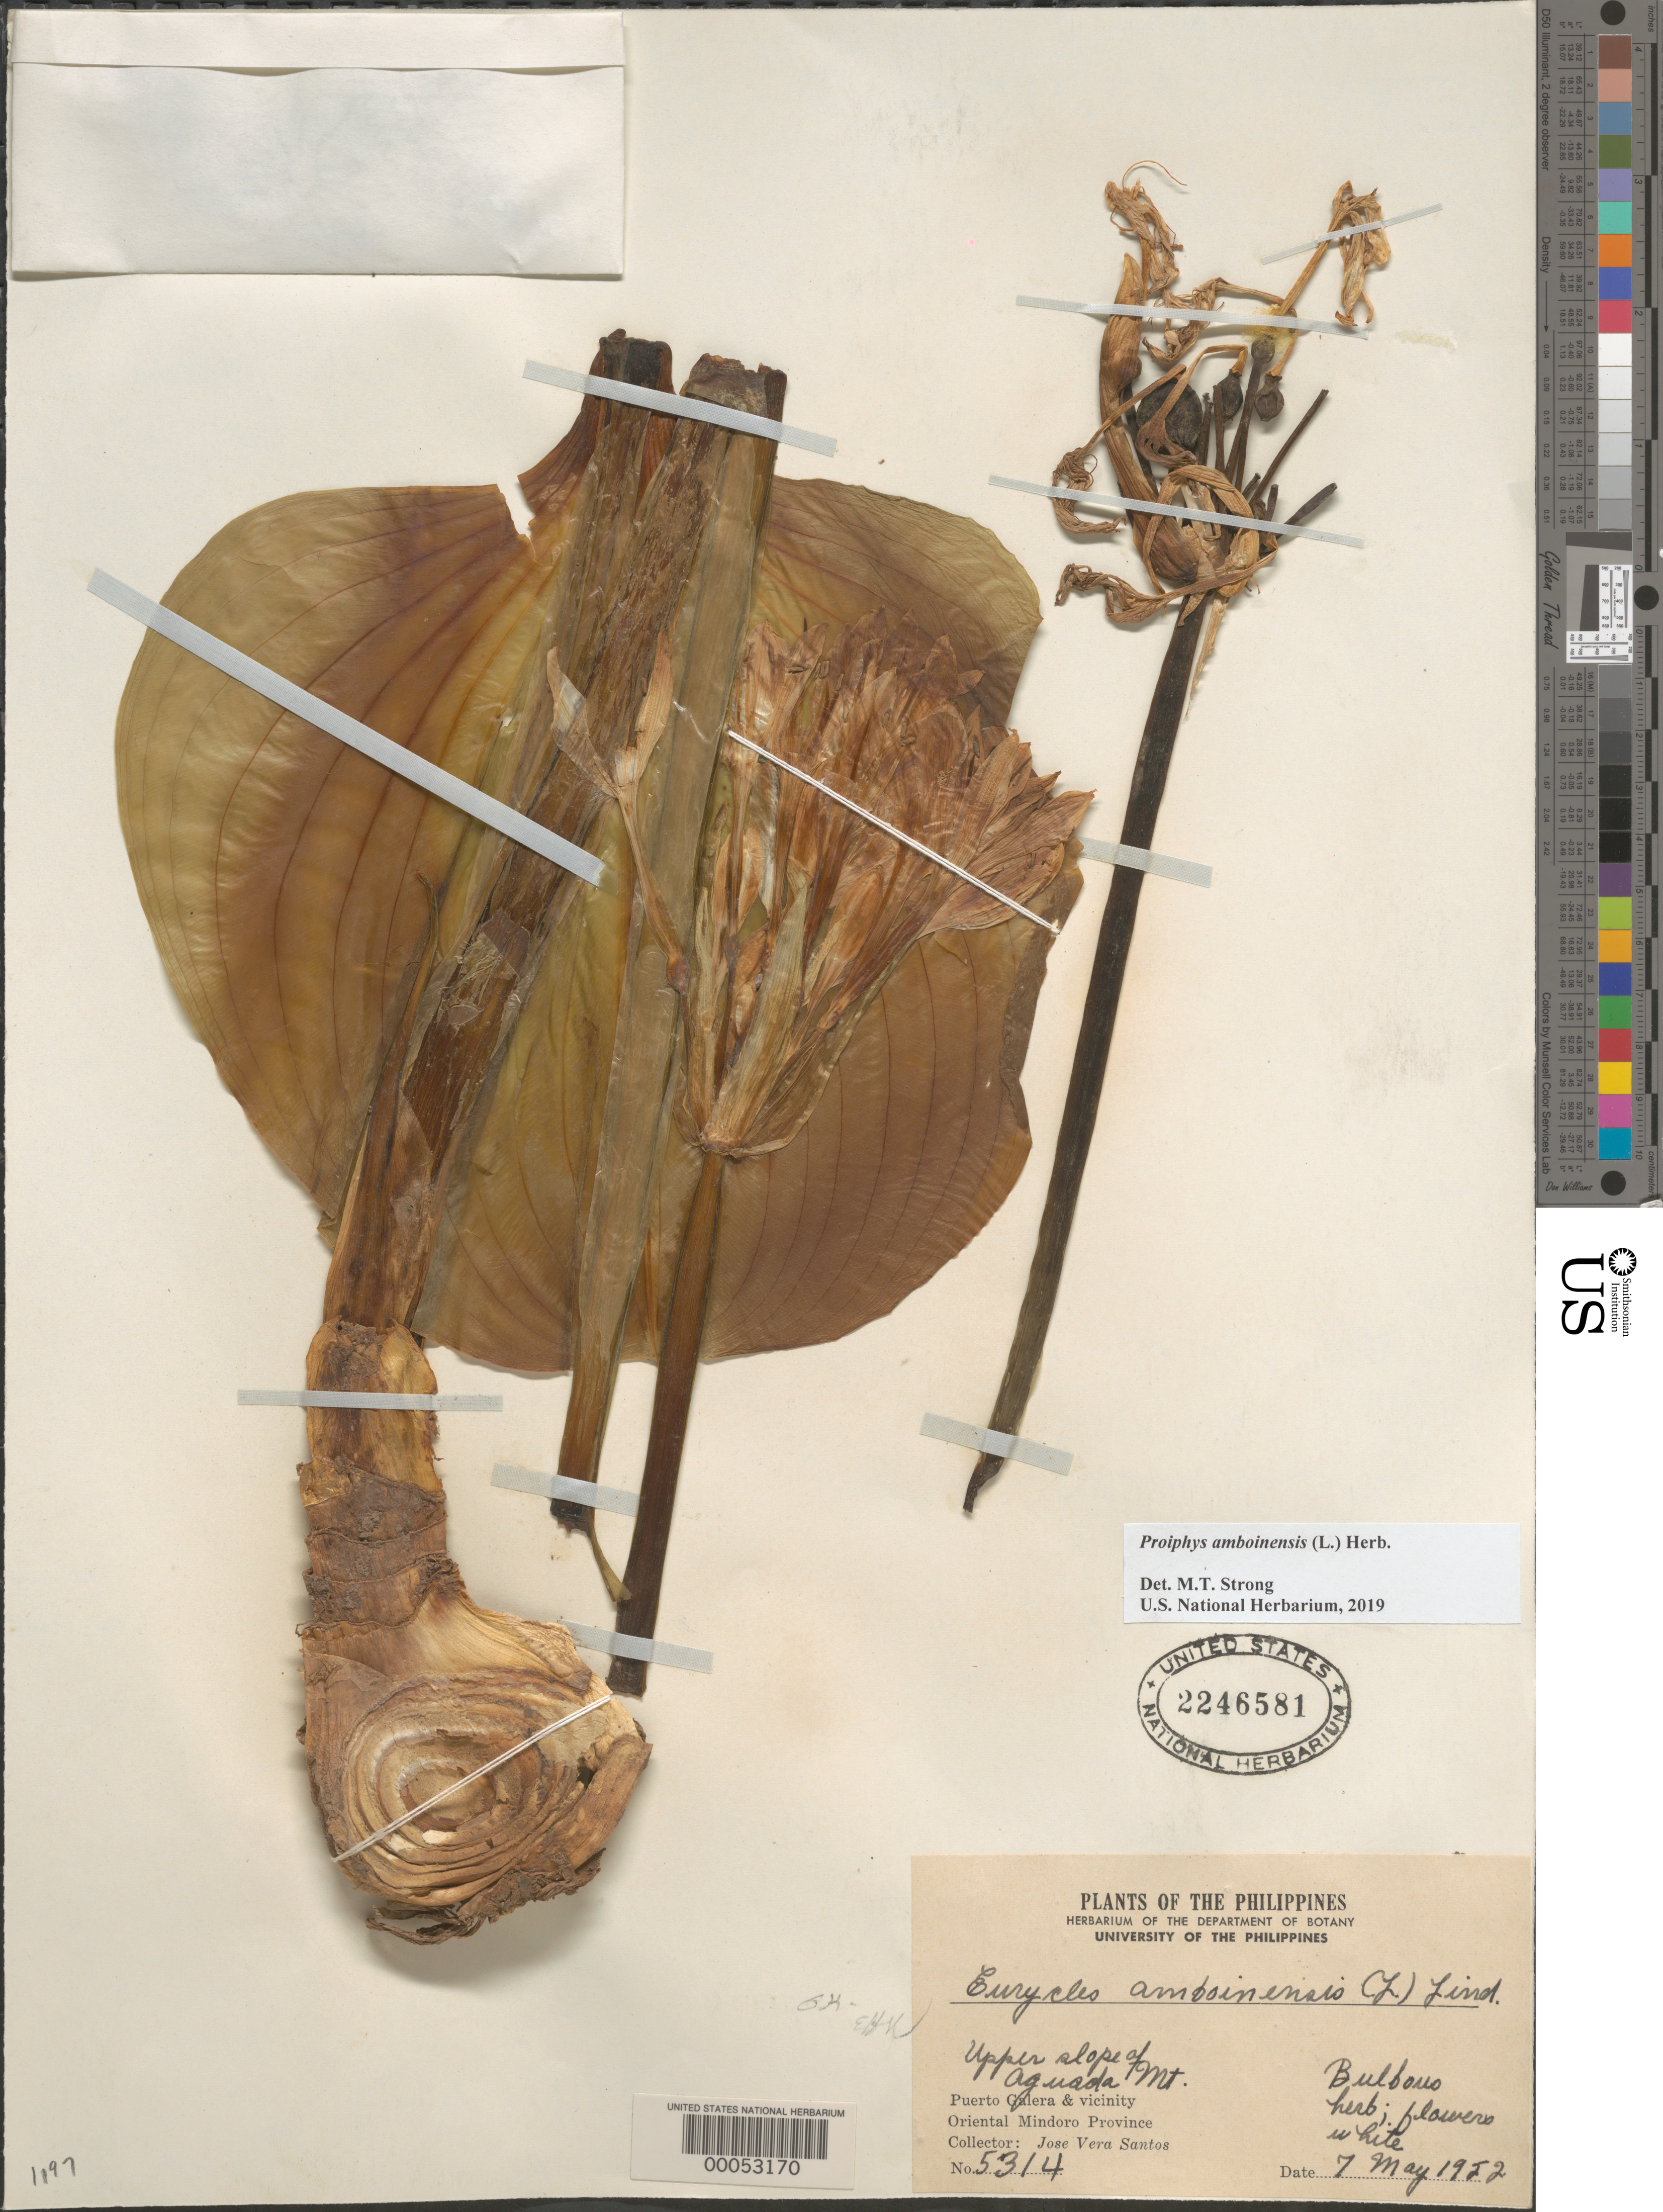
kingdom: Plantae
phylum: Tracheophyta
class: Liliopsida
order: Asparagales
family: Amaryllidaceae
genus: Proiphys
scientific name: Proiphys amboinensis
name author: (L.) Herb.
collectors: J. V. Santos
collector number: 5314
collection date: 1952-05-07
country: Philippines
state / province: Mimaropa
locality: Upper slope of Aguada Mt. Puerto Galera & vicinity. Oriental Mindoro Province.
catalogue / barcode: US 2246581